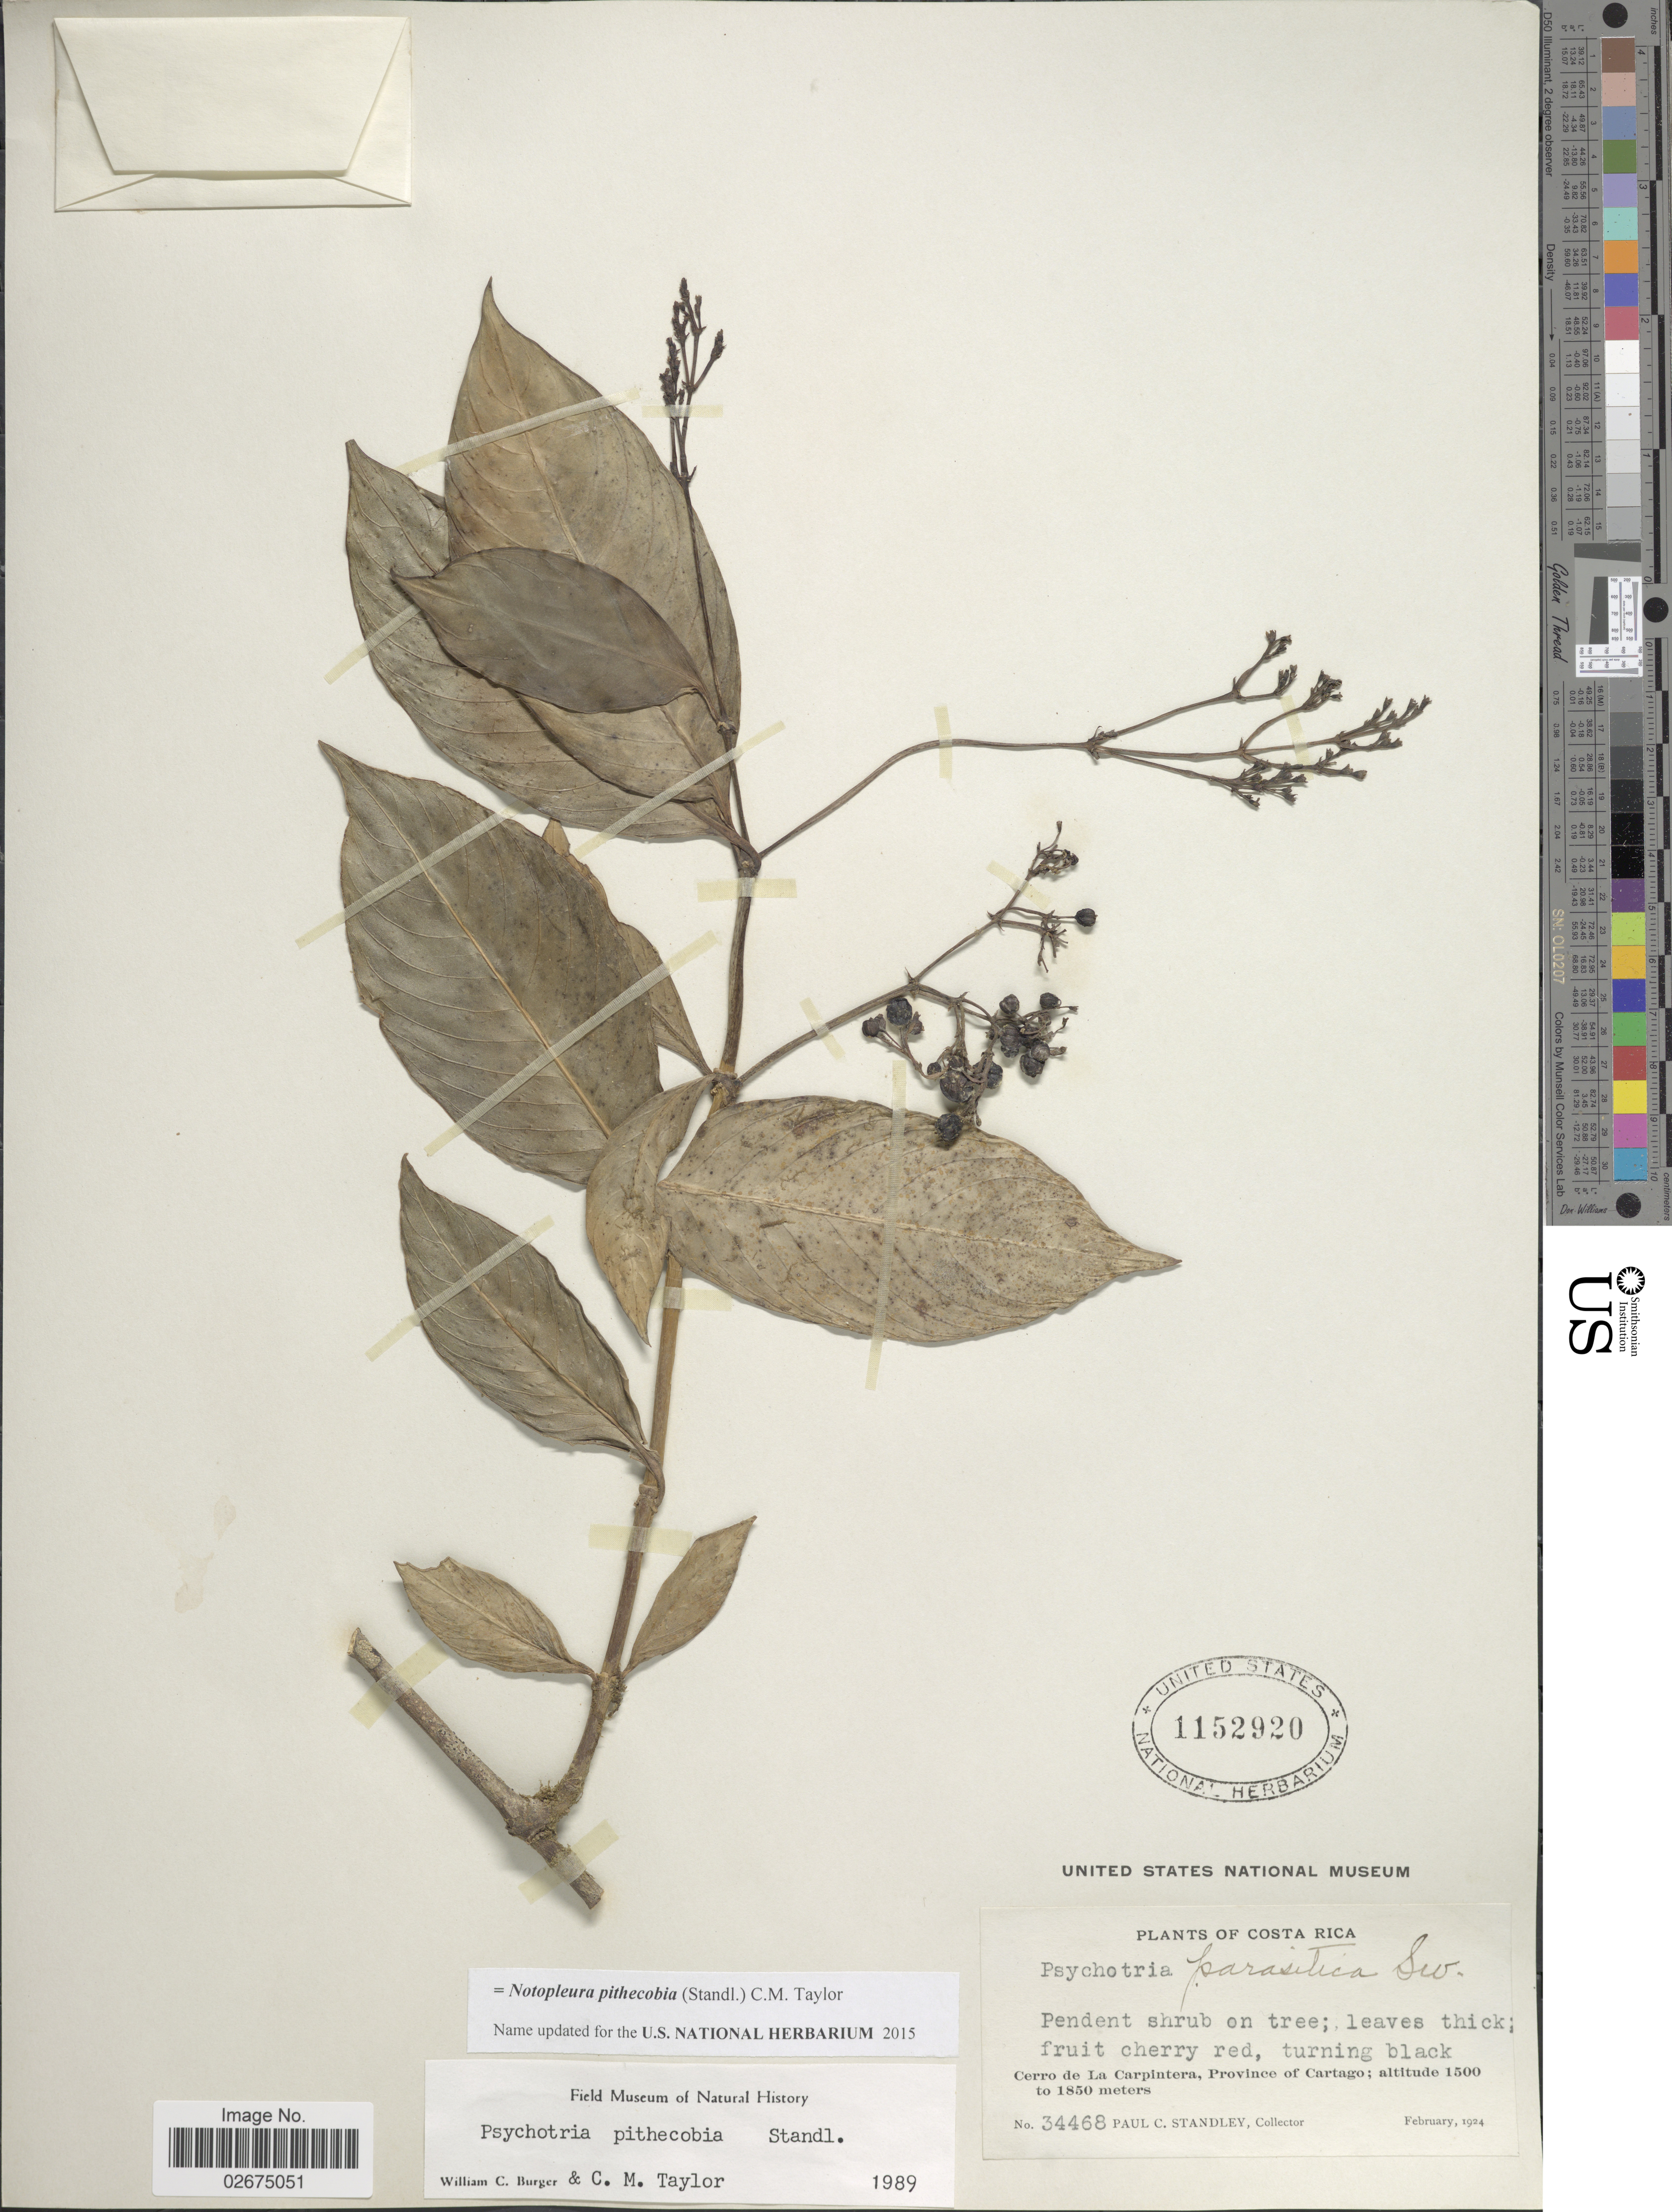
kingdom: Plantae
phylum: Tracheophyta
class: Magnoliopsida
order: Gentianales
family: Rubiaceae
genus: Notopleura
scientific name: Notopleura pithecobia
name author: (Standl.) C.M. Taylor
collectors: P. C. Standley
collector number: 34468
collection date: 1924-02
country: Costa Rica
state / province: Cartago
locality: Cerro de La Carpintera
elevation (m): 1500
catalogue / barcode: US 1152920